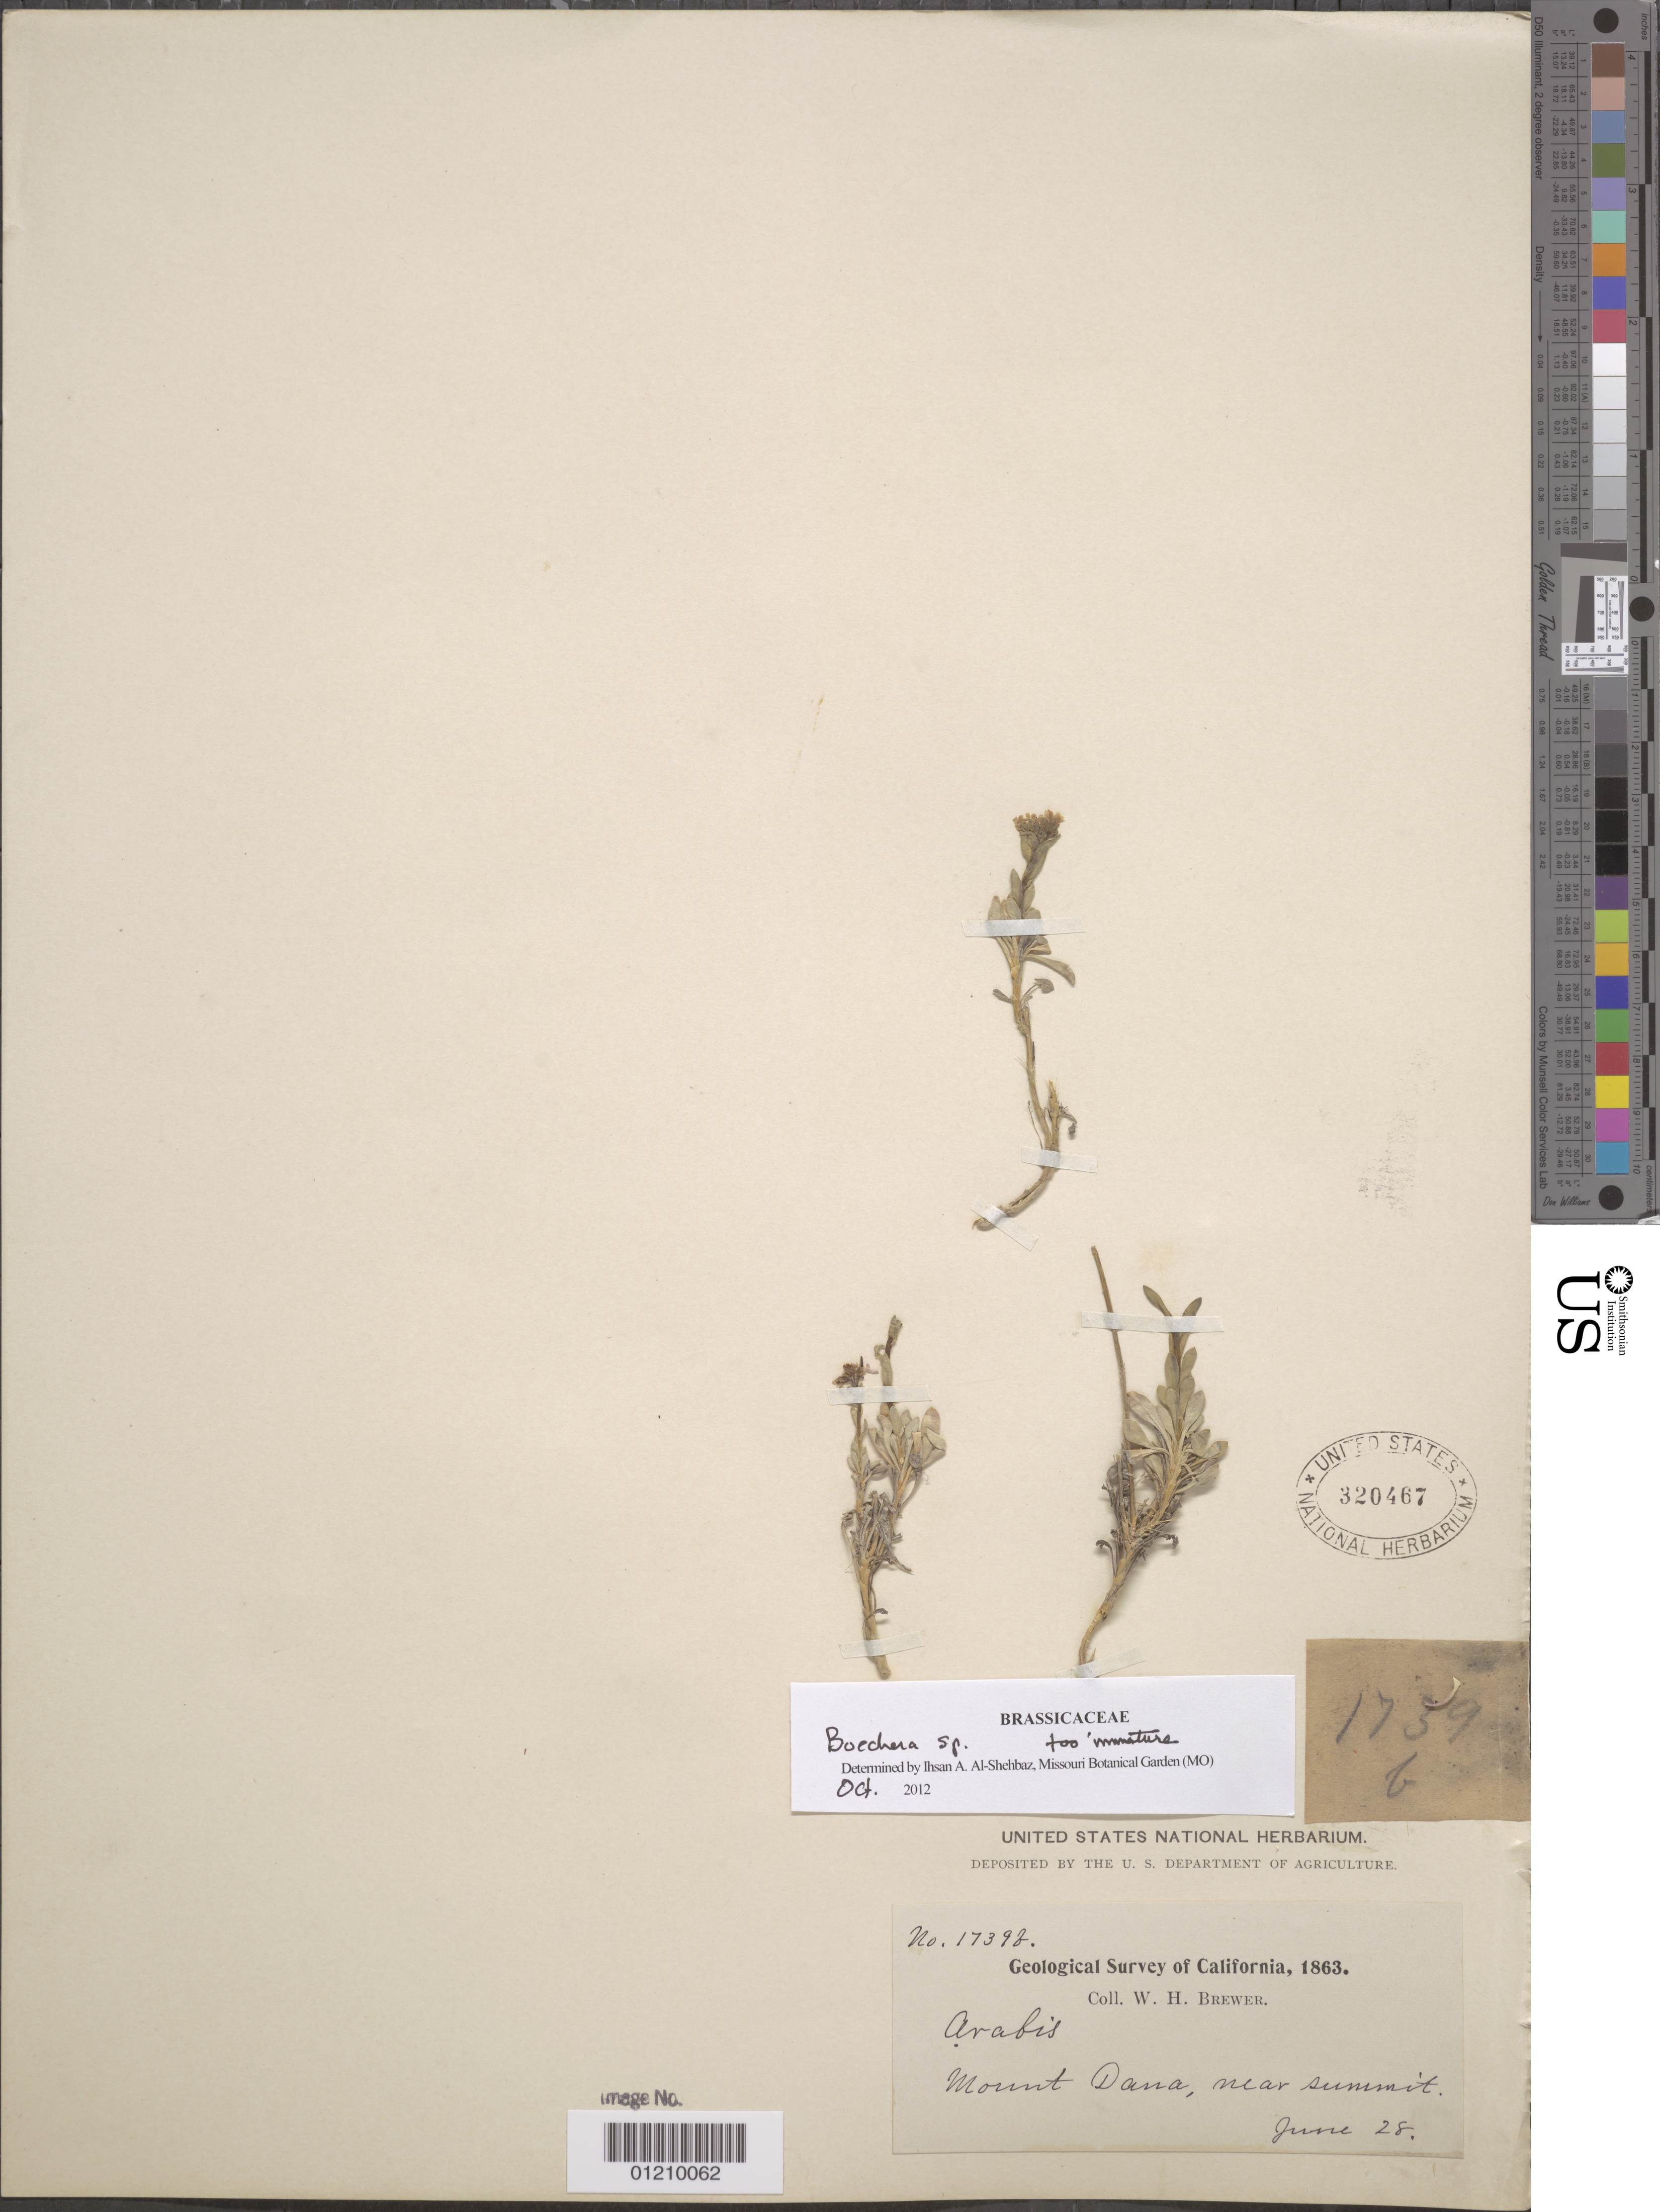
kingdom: Plantae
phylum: Tracheophyta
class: Magnoliopsida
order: Brassicales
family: Brassicaceae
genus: Boechera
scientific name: Boechera sp.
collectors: W. H. Brewer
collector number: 1739 f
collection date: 1863-06-28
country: United States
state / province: California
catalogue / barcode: US 320467